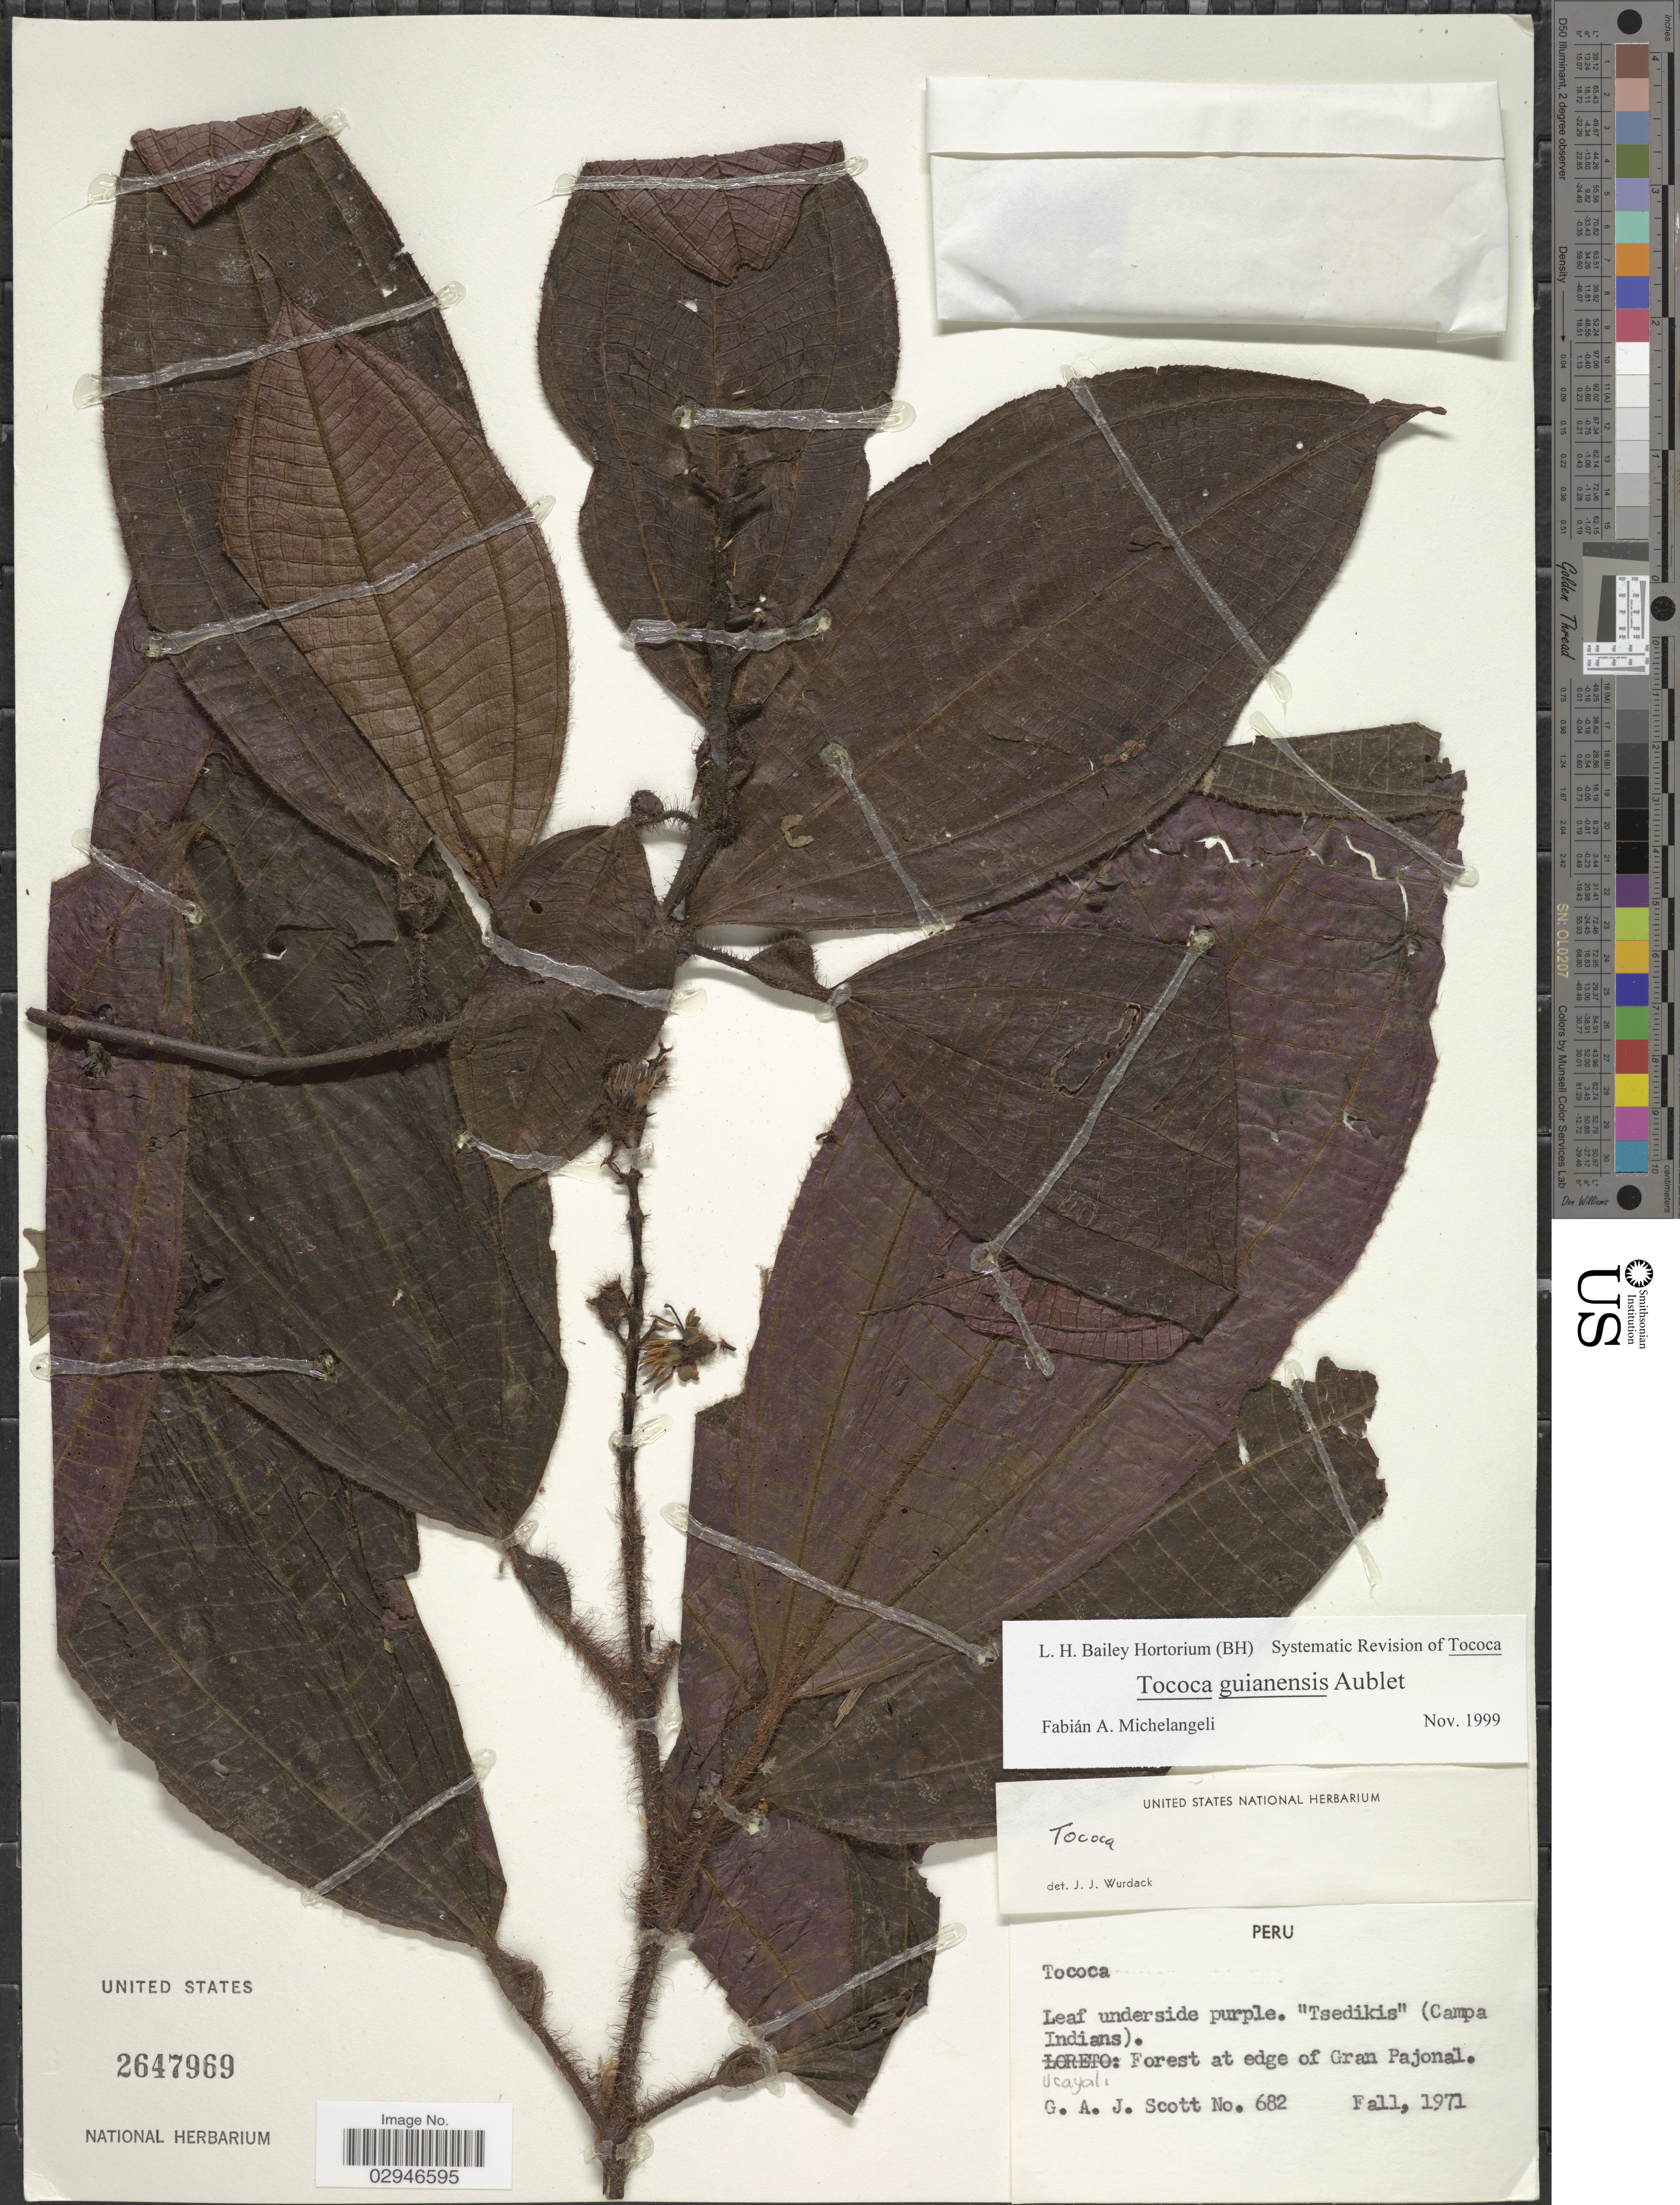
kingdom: Plantae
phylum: Tracheophyta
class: Magnoliopsida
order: Myrtales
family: Melastomataceae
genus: Tococa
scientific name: Tococa guianensis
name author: Aubl.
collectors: G. Scott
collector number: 682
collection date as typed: Fall, 1971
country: Peru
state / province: Ucayali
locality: Forest at edge of Gran Pajonal.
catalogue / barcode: US 2647969